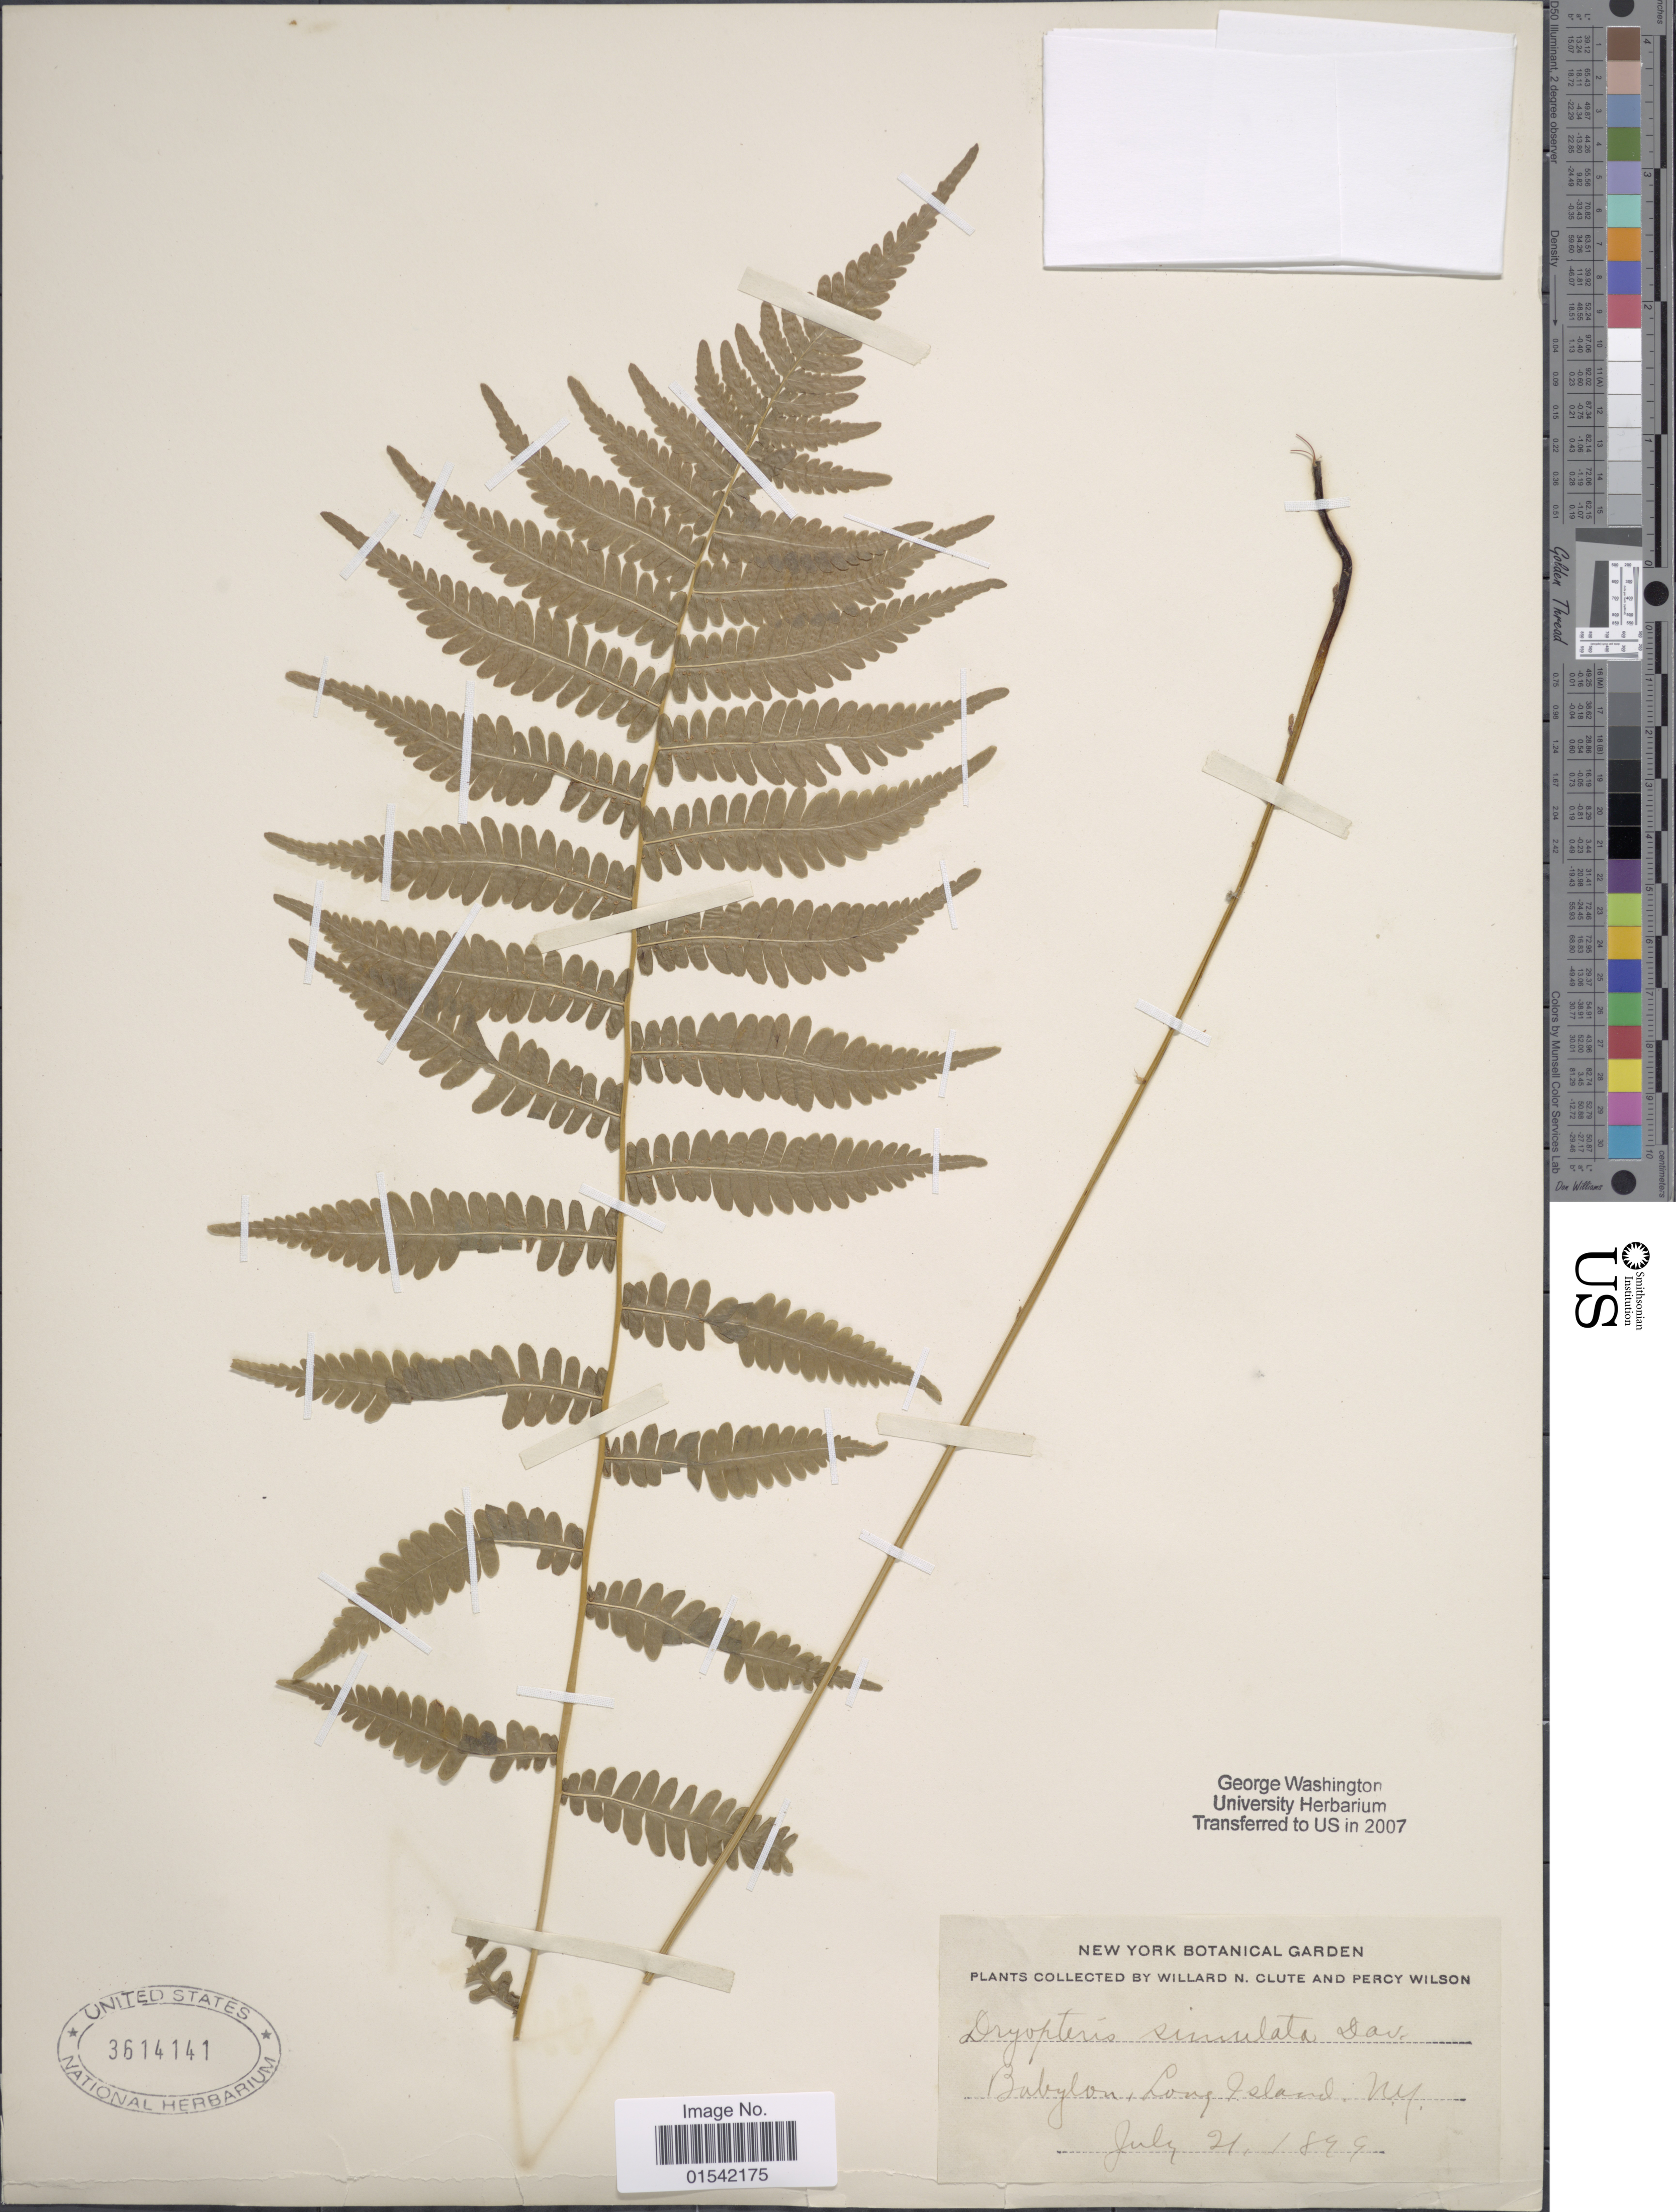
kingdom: Plantae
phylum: Tracheophyta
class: Polypodiopsida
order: Polypodiales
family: Thelypteridaceae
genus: Cyclosorus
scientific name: Cyclosorus sp.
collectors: W. N. Clute & P. Wilson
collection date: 1899-07-21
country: United States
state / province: New York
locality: Babylon, Long Island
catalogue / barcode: US 3614141